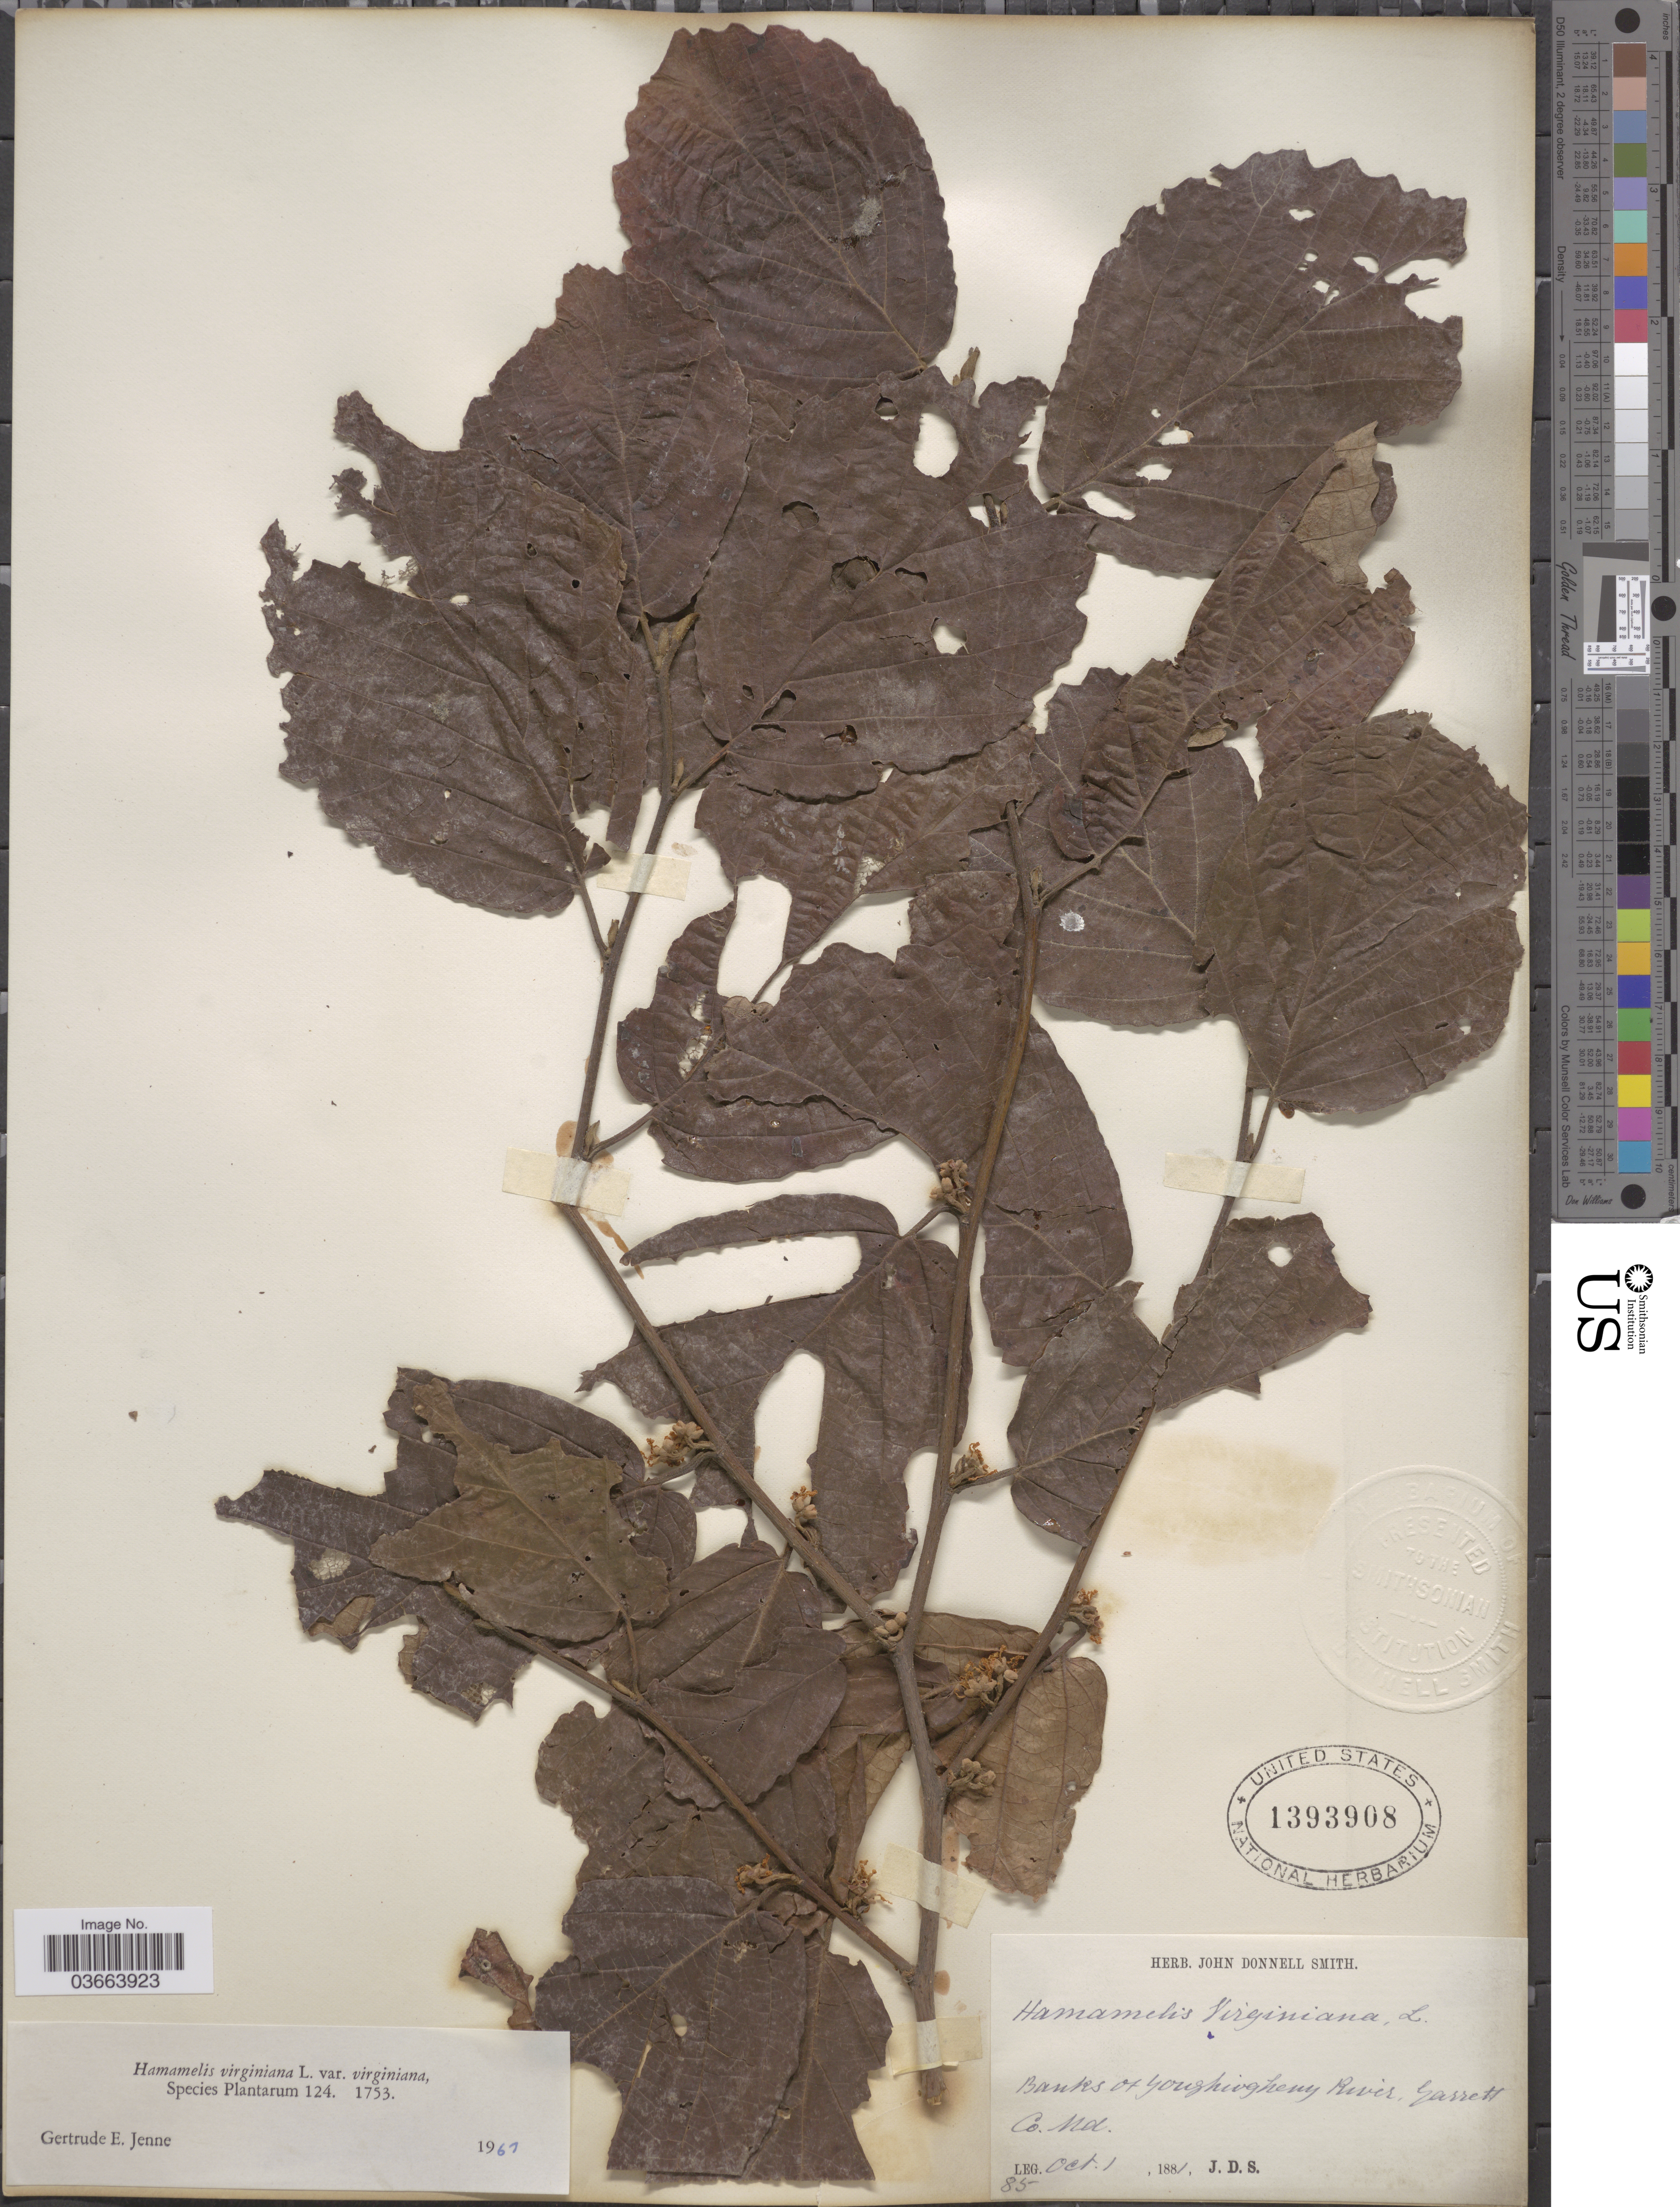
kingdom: Plantae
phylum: Tracheophyta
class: Magnoliopsida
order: Saxifragales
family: Hamamelidaceae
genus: Hamamelis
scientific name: Hamamelis virginiana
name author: L.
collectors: J. Donnell Smith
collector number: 85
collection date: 1881-10-01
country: United States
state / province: Maryland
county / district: Garrett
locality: Banks of Youghiogheny River, Garrett Co.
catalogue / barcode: US 1393908